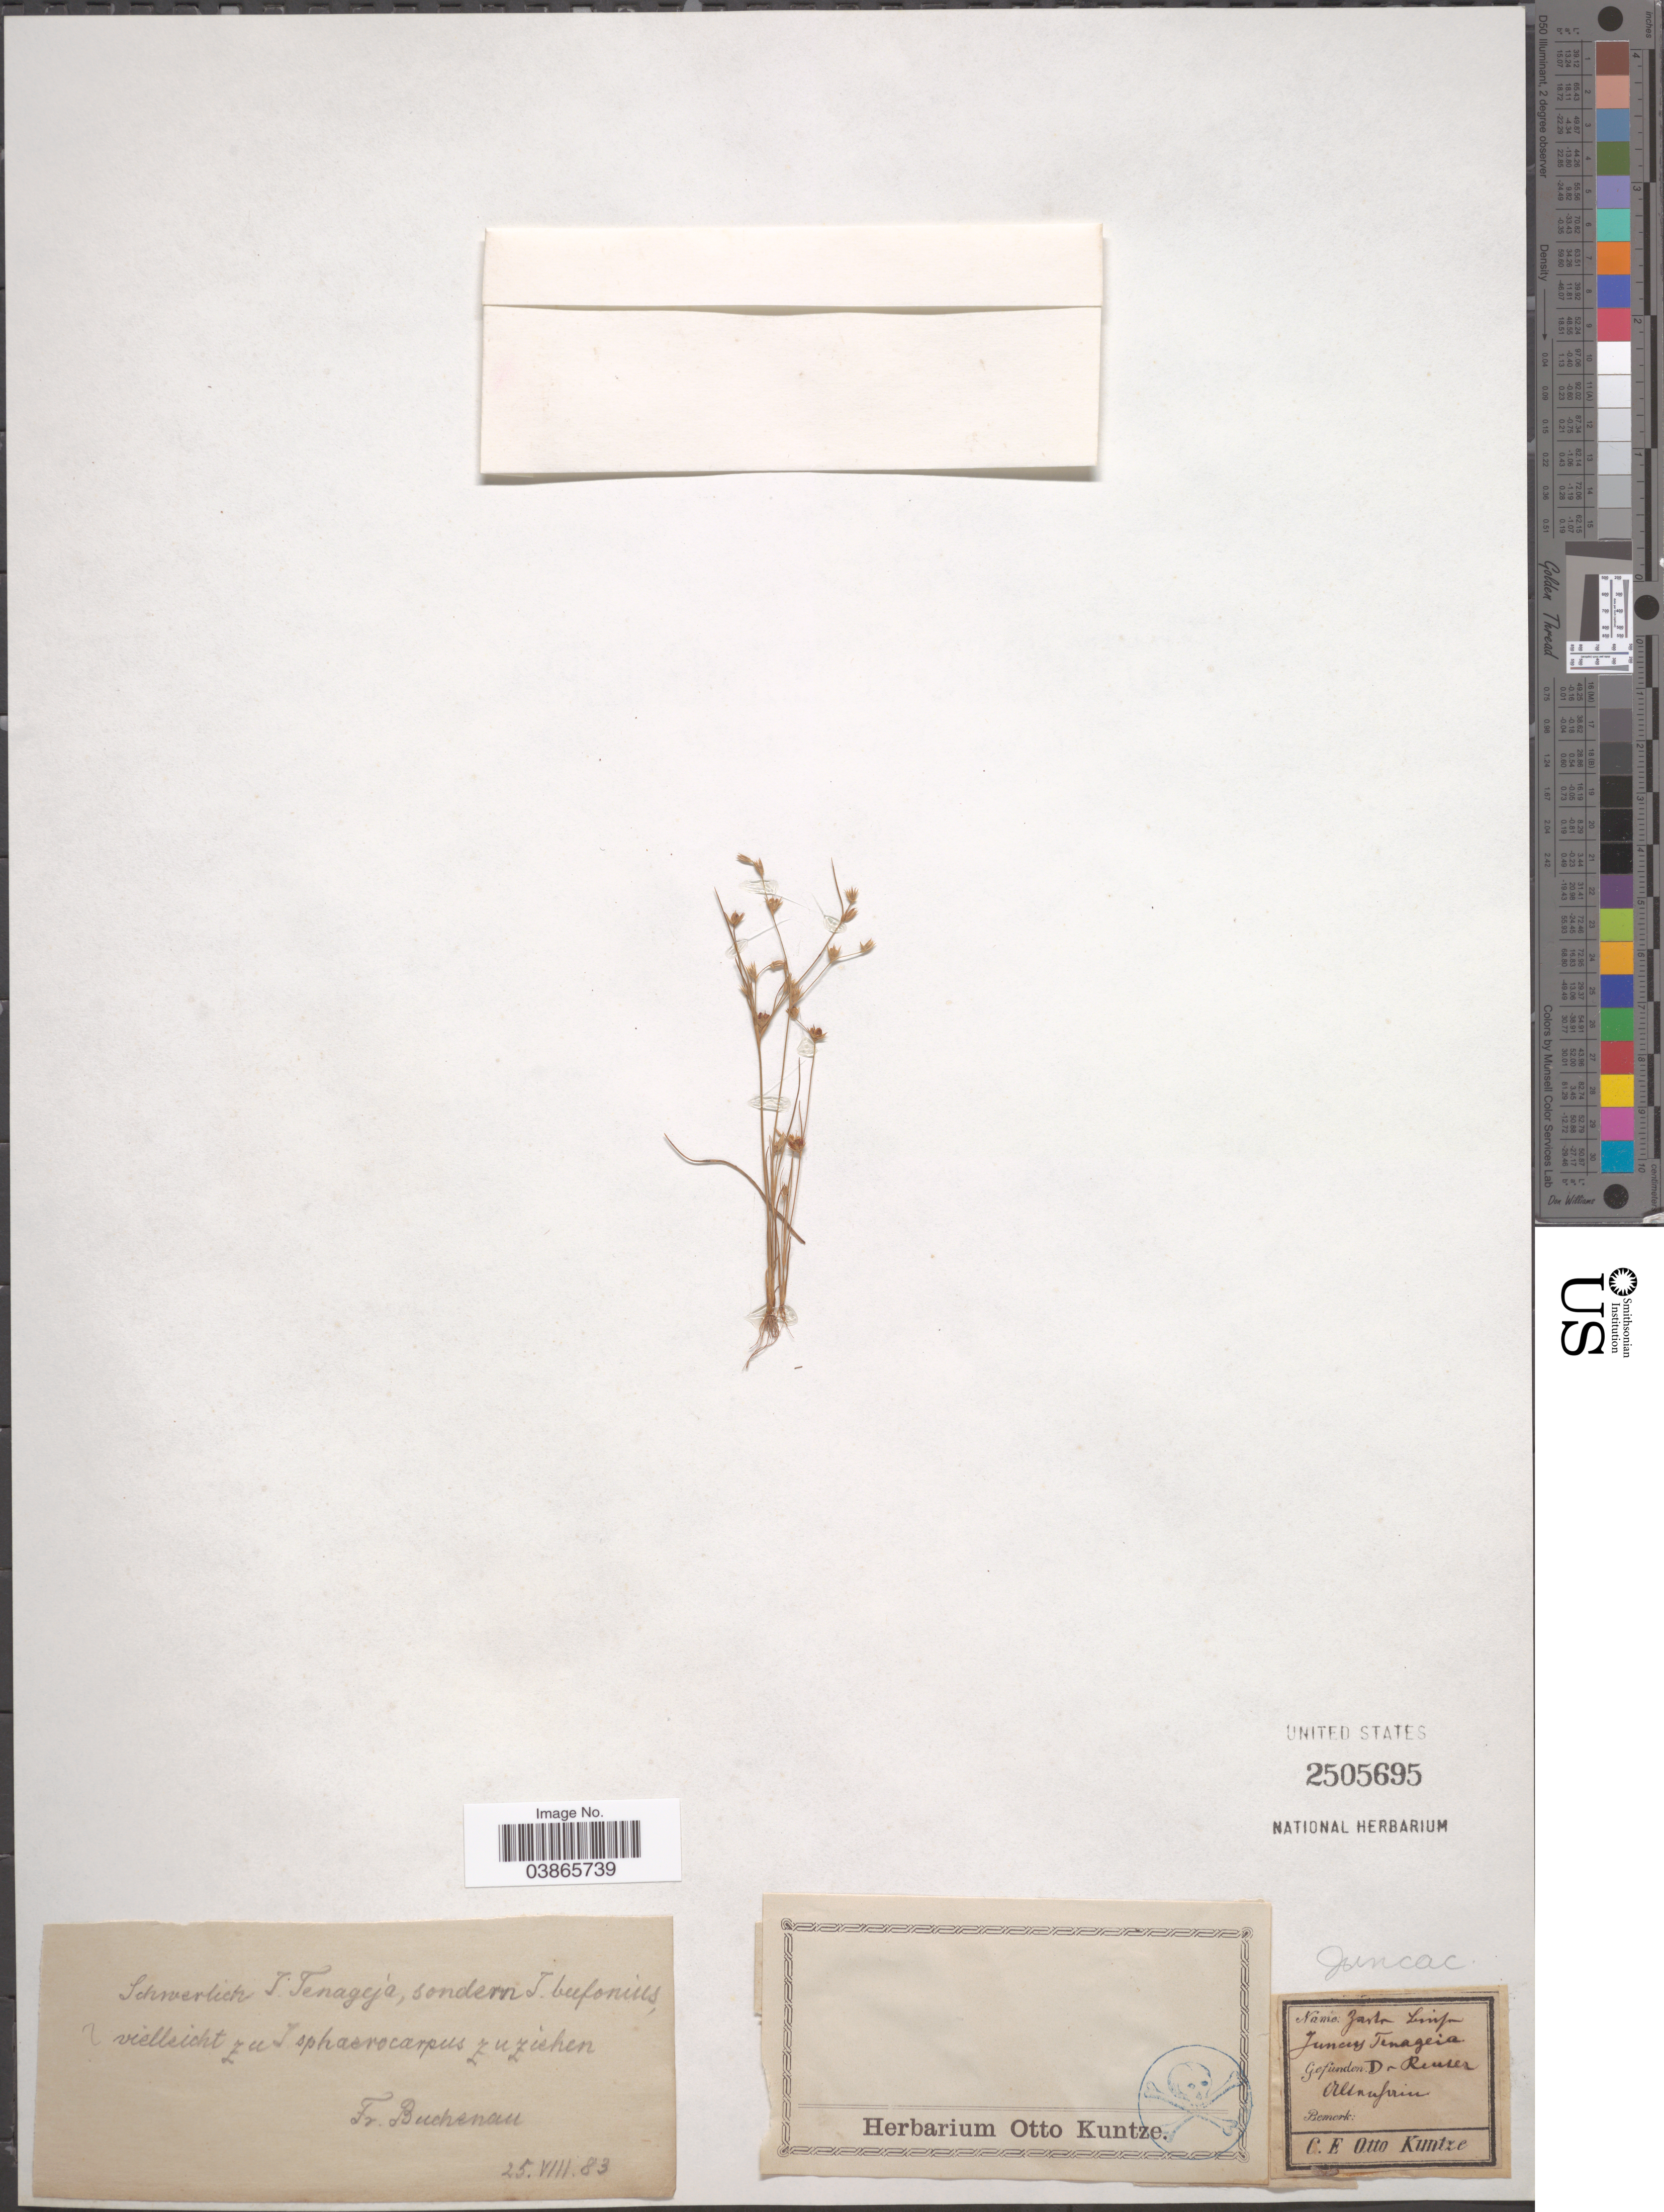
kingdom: Plantae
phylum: Tracheophyta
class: Liliopsida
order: Poales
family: Juncaceae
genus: Juncus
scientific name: Juncus tenageia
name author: Ehrh. ex L. f.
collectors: C.E.O. Kuntze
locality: Dr Reuser Olsnufrin. [interpreted]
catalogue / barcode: US 2505695